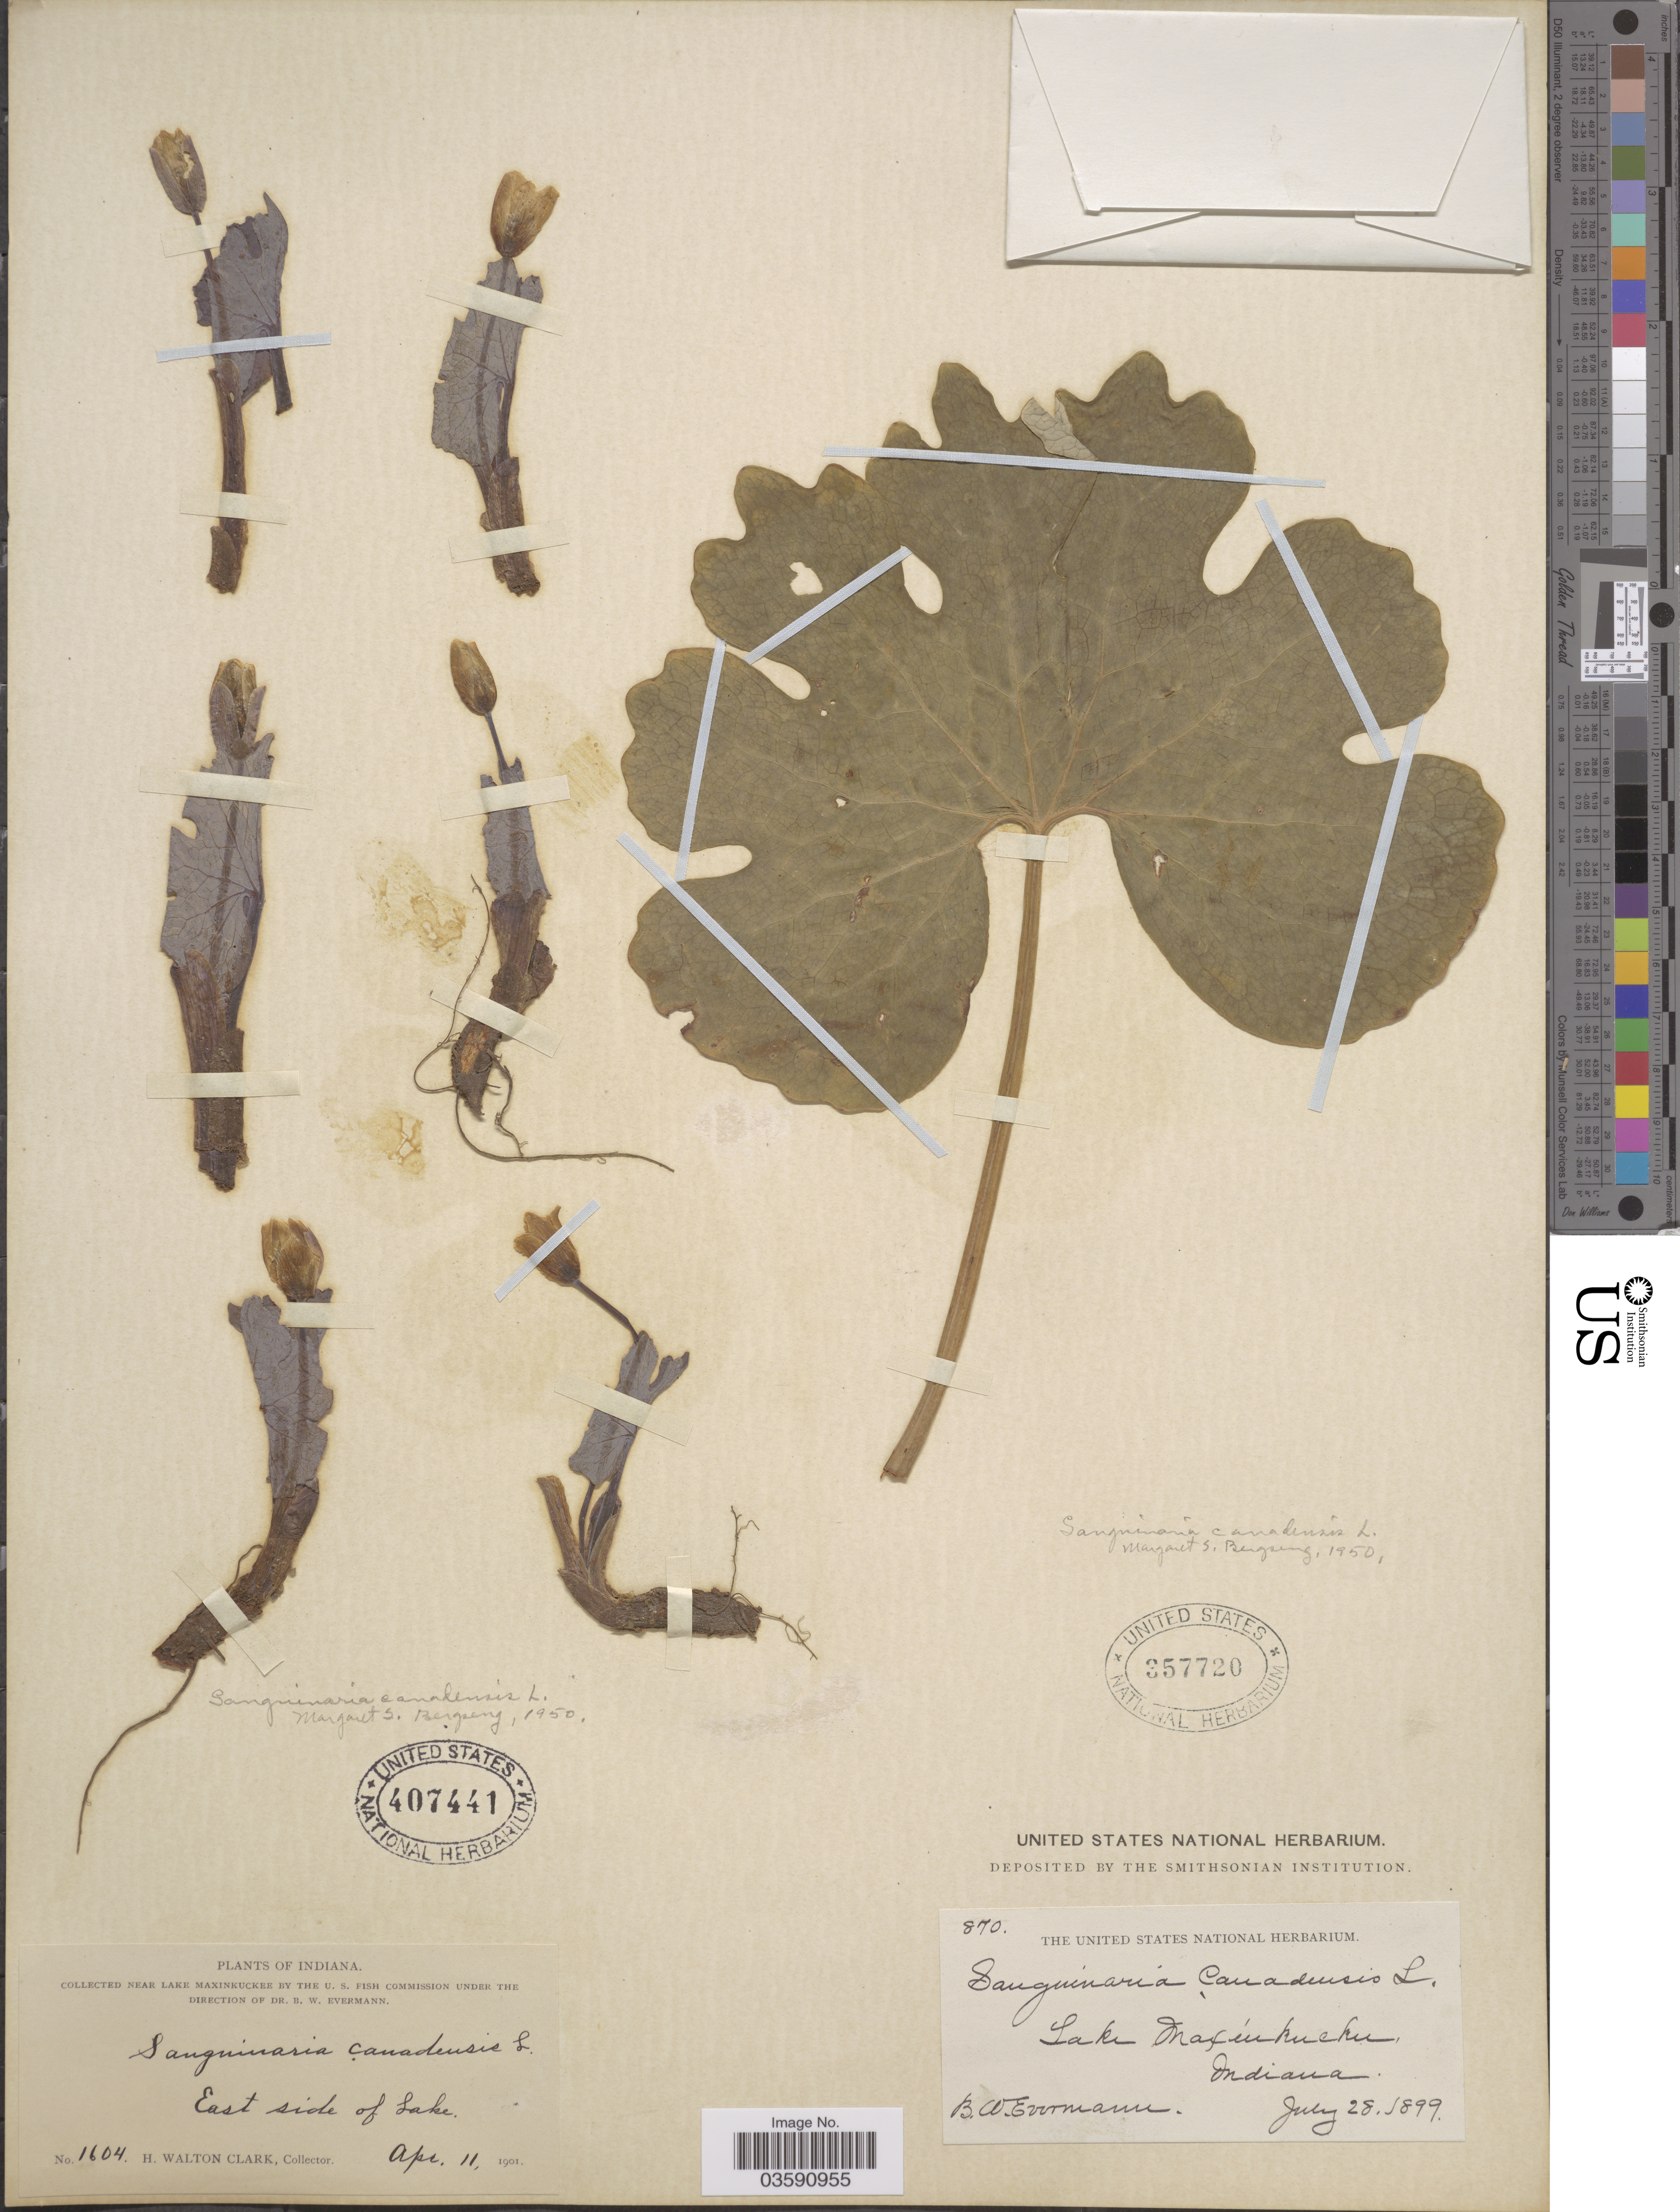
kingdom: Plantae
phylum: Tracheophyta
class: Magnoliopsida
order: Ranunculales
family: Papaveraceae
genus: Sanguinaria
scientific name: Sanguinaria canadensis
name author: L.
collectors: H. W. Clark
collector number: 1604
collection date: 1901-04-11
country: United States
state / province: Indiana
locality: East side of Lake.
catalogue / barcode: US 407441